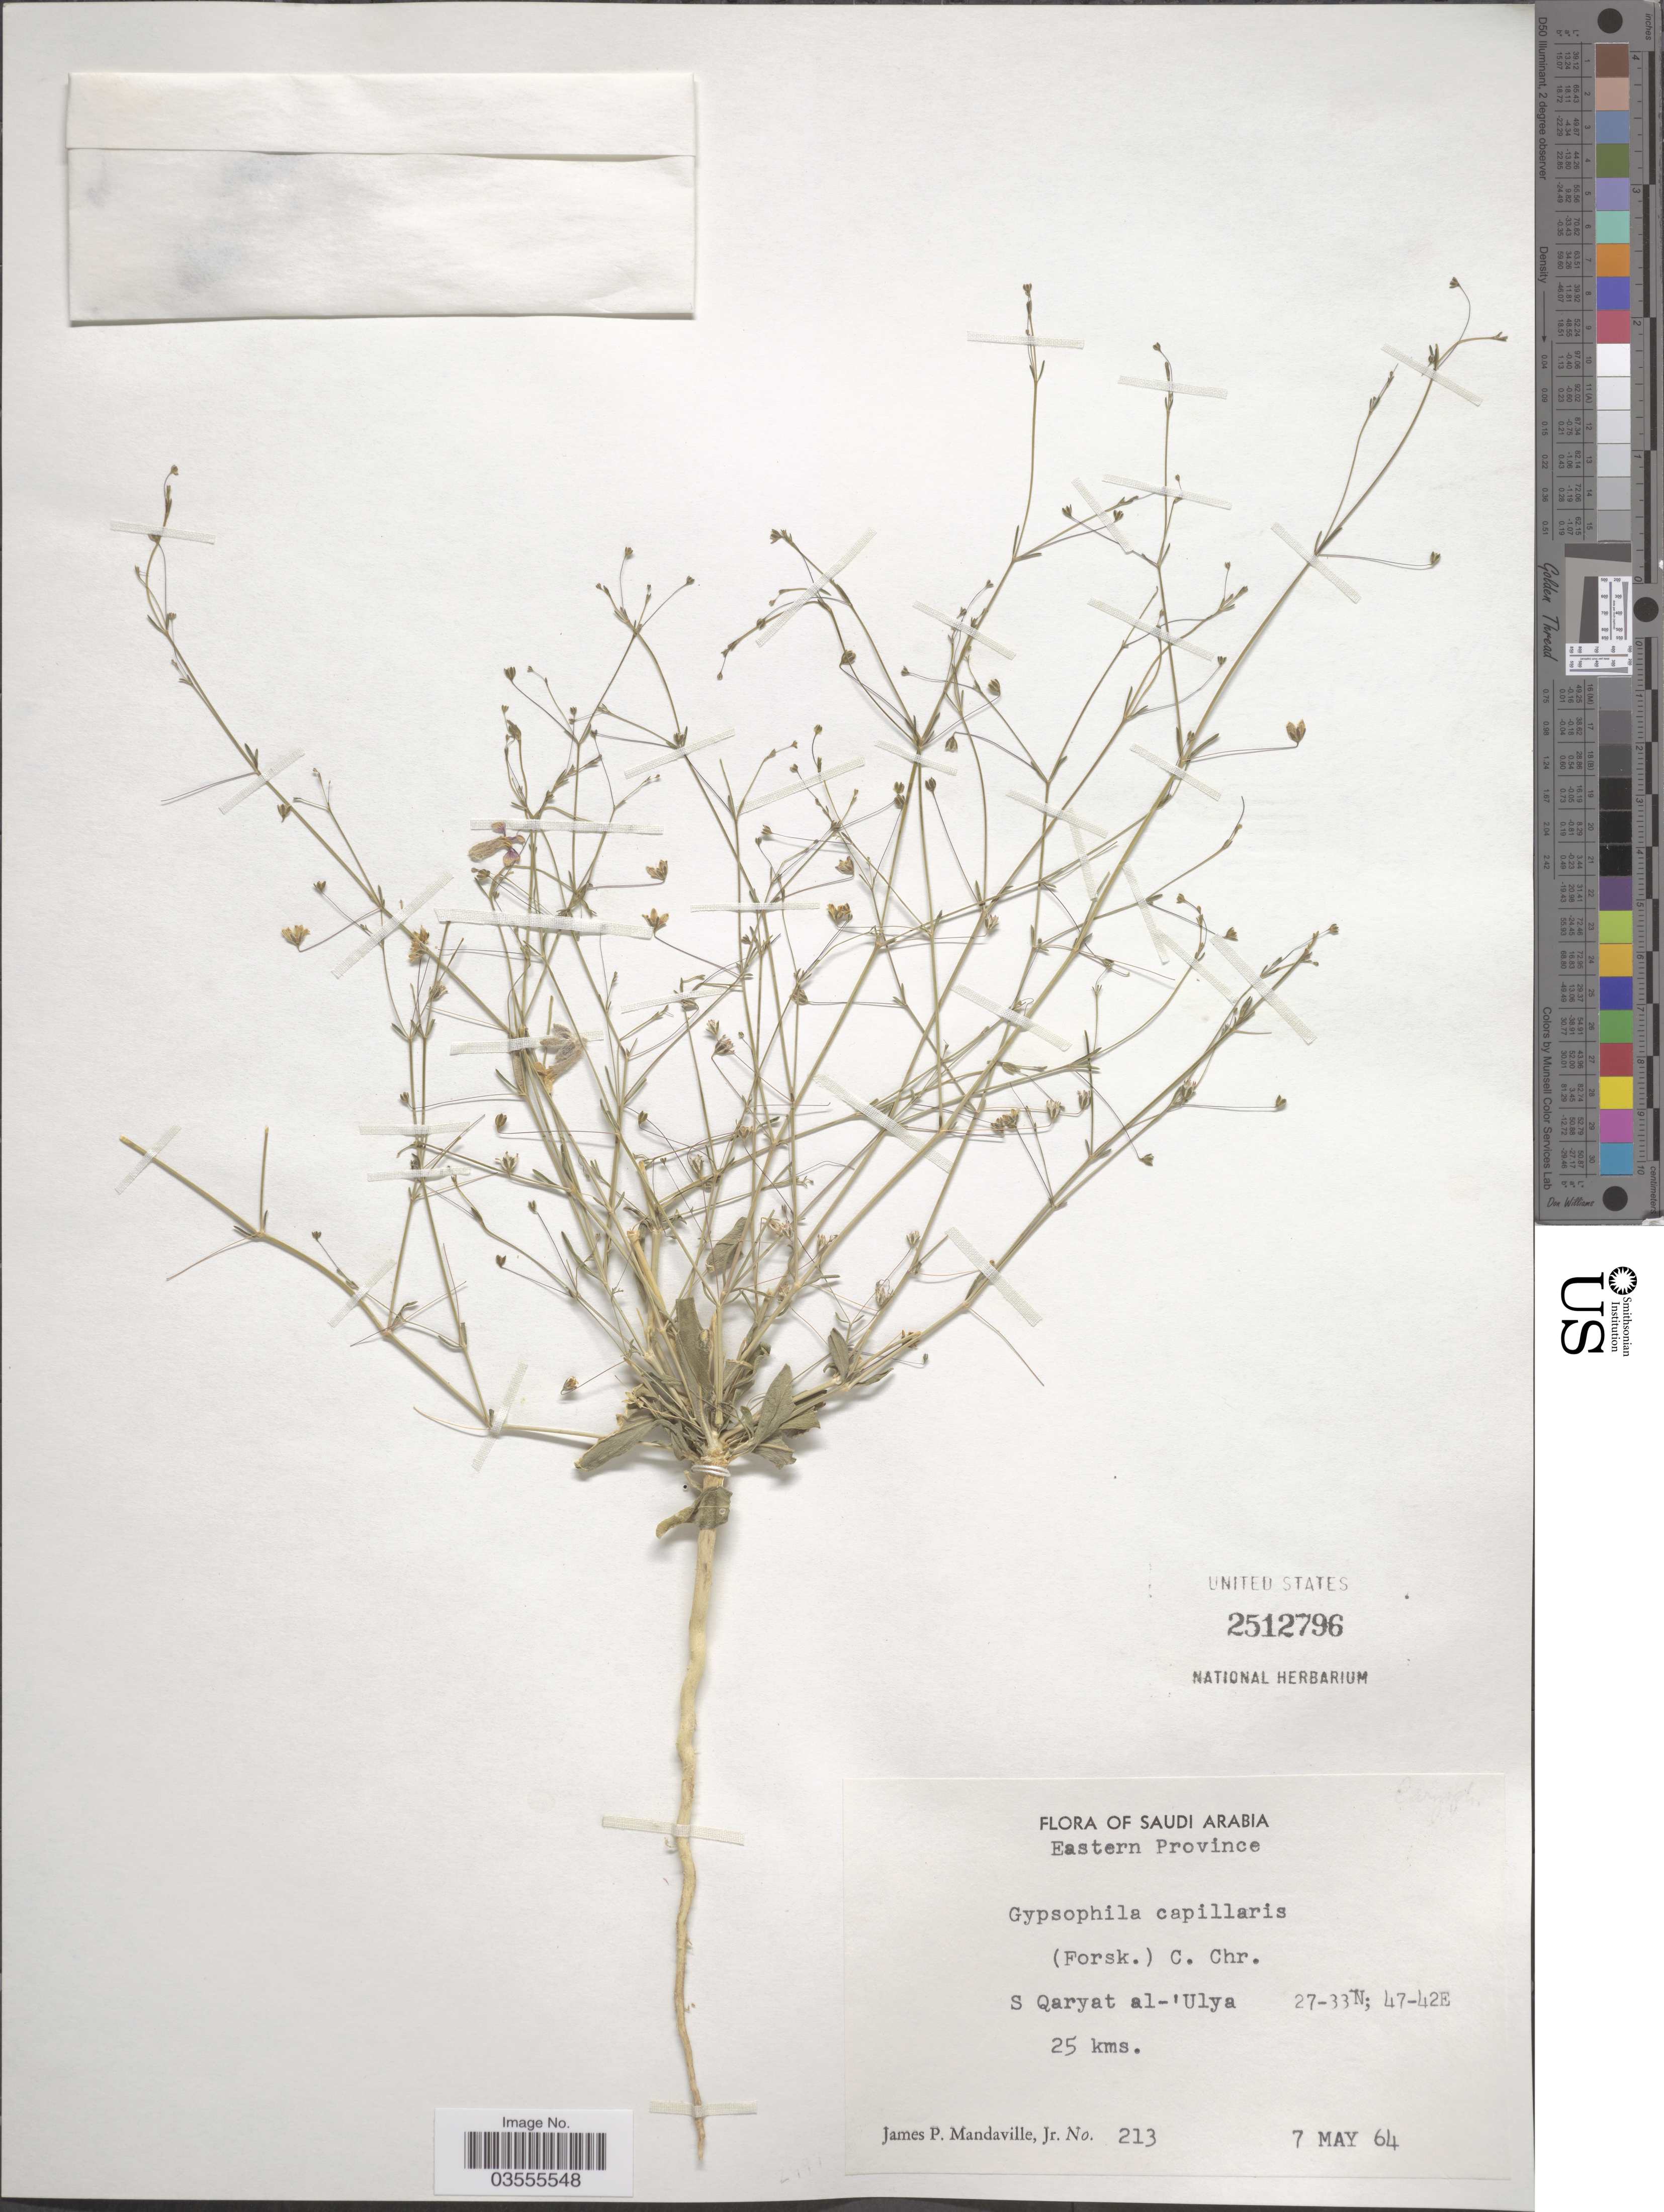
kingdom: Plantae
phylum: Tracheophyta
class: Magnoliopsida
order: Caryophyllales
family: Caryophyllaceae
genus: Gypsophila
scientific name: Gypsophila capillaris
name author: (Forssk.) C. Chr.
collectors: J. Mandaville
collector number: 213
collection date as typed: Transcribed d/m/y: 7/5/64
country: Saudi Arabia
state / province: Ash Sharqiyah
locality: Eastern Province. S Qaryat al- 'Ulya. 25 kms.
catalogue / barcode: US 2512796